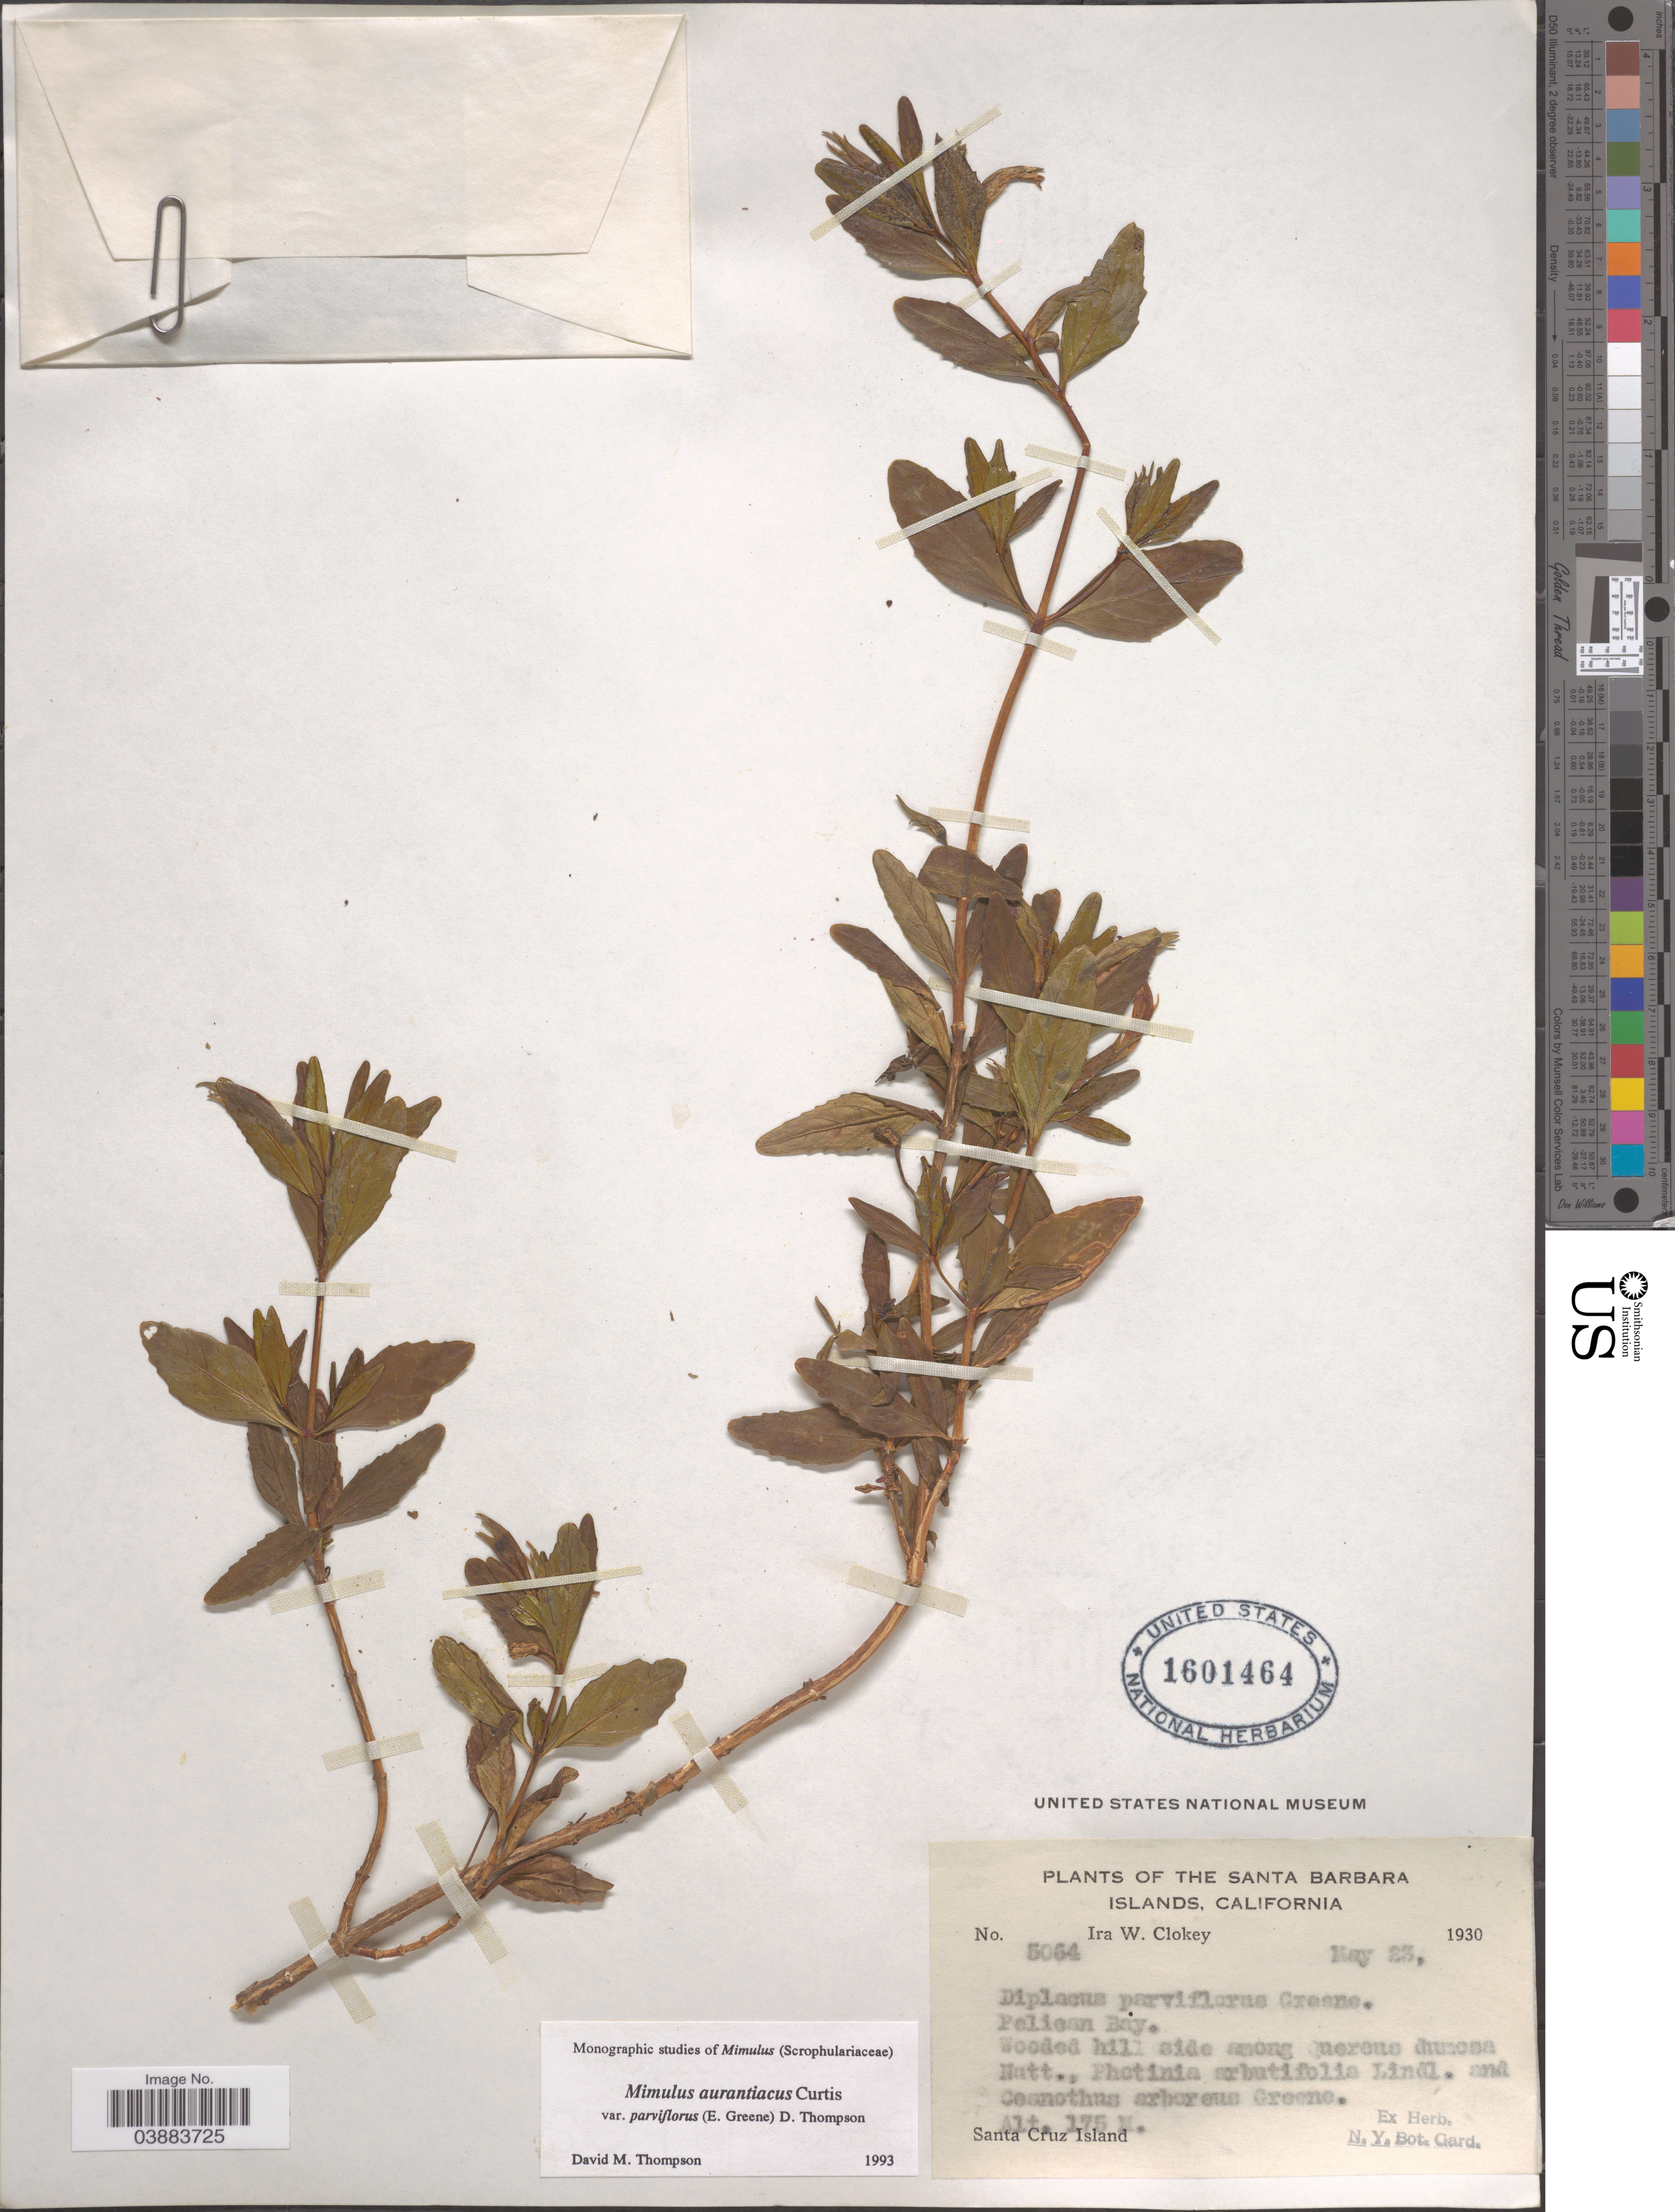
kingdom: Plantae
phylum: Tracheophyta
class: Magnoliopsida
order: Lamiales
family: Phrymaceae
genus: Diplacus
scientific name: Diplacus aurantiacus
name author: (Curtis) Jeps.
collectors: I. W. Clokey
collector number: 5064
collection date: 1930-05-23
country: United States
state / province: California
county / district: Santa Barbara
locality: Santa Barbara Islands. Pelican Bay. Santa Cruz Island.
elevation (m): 175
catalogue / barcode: US 1601464